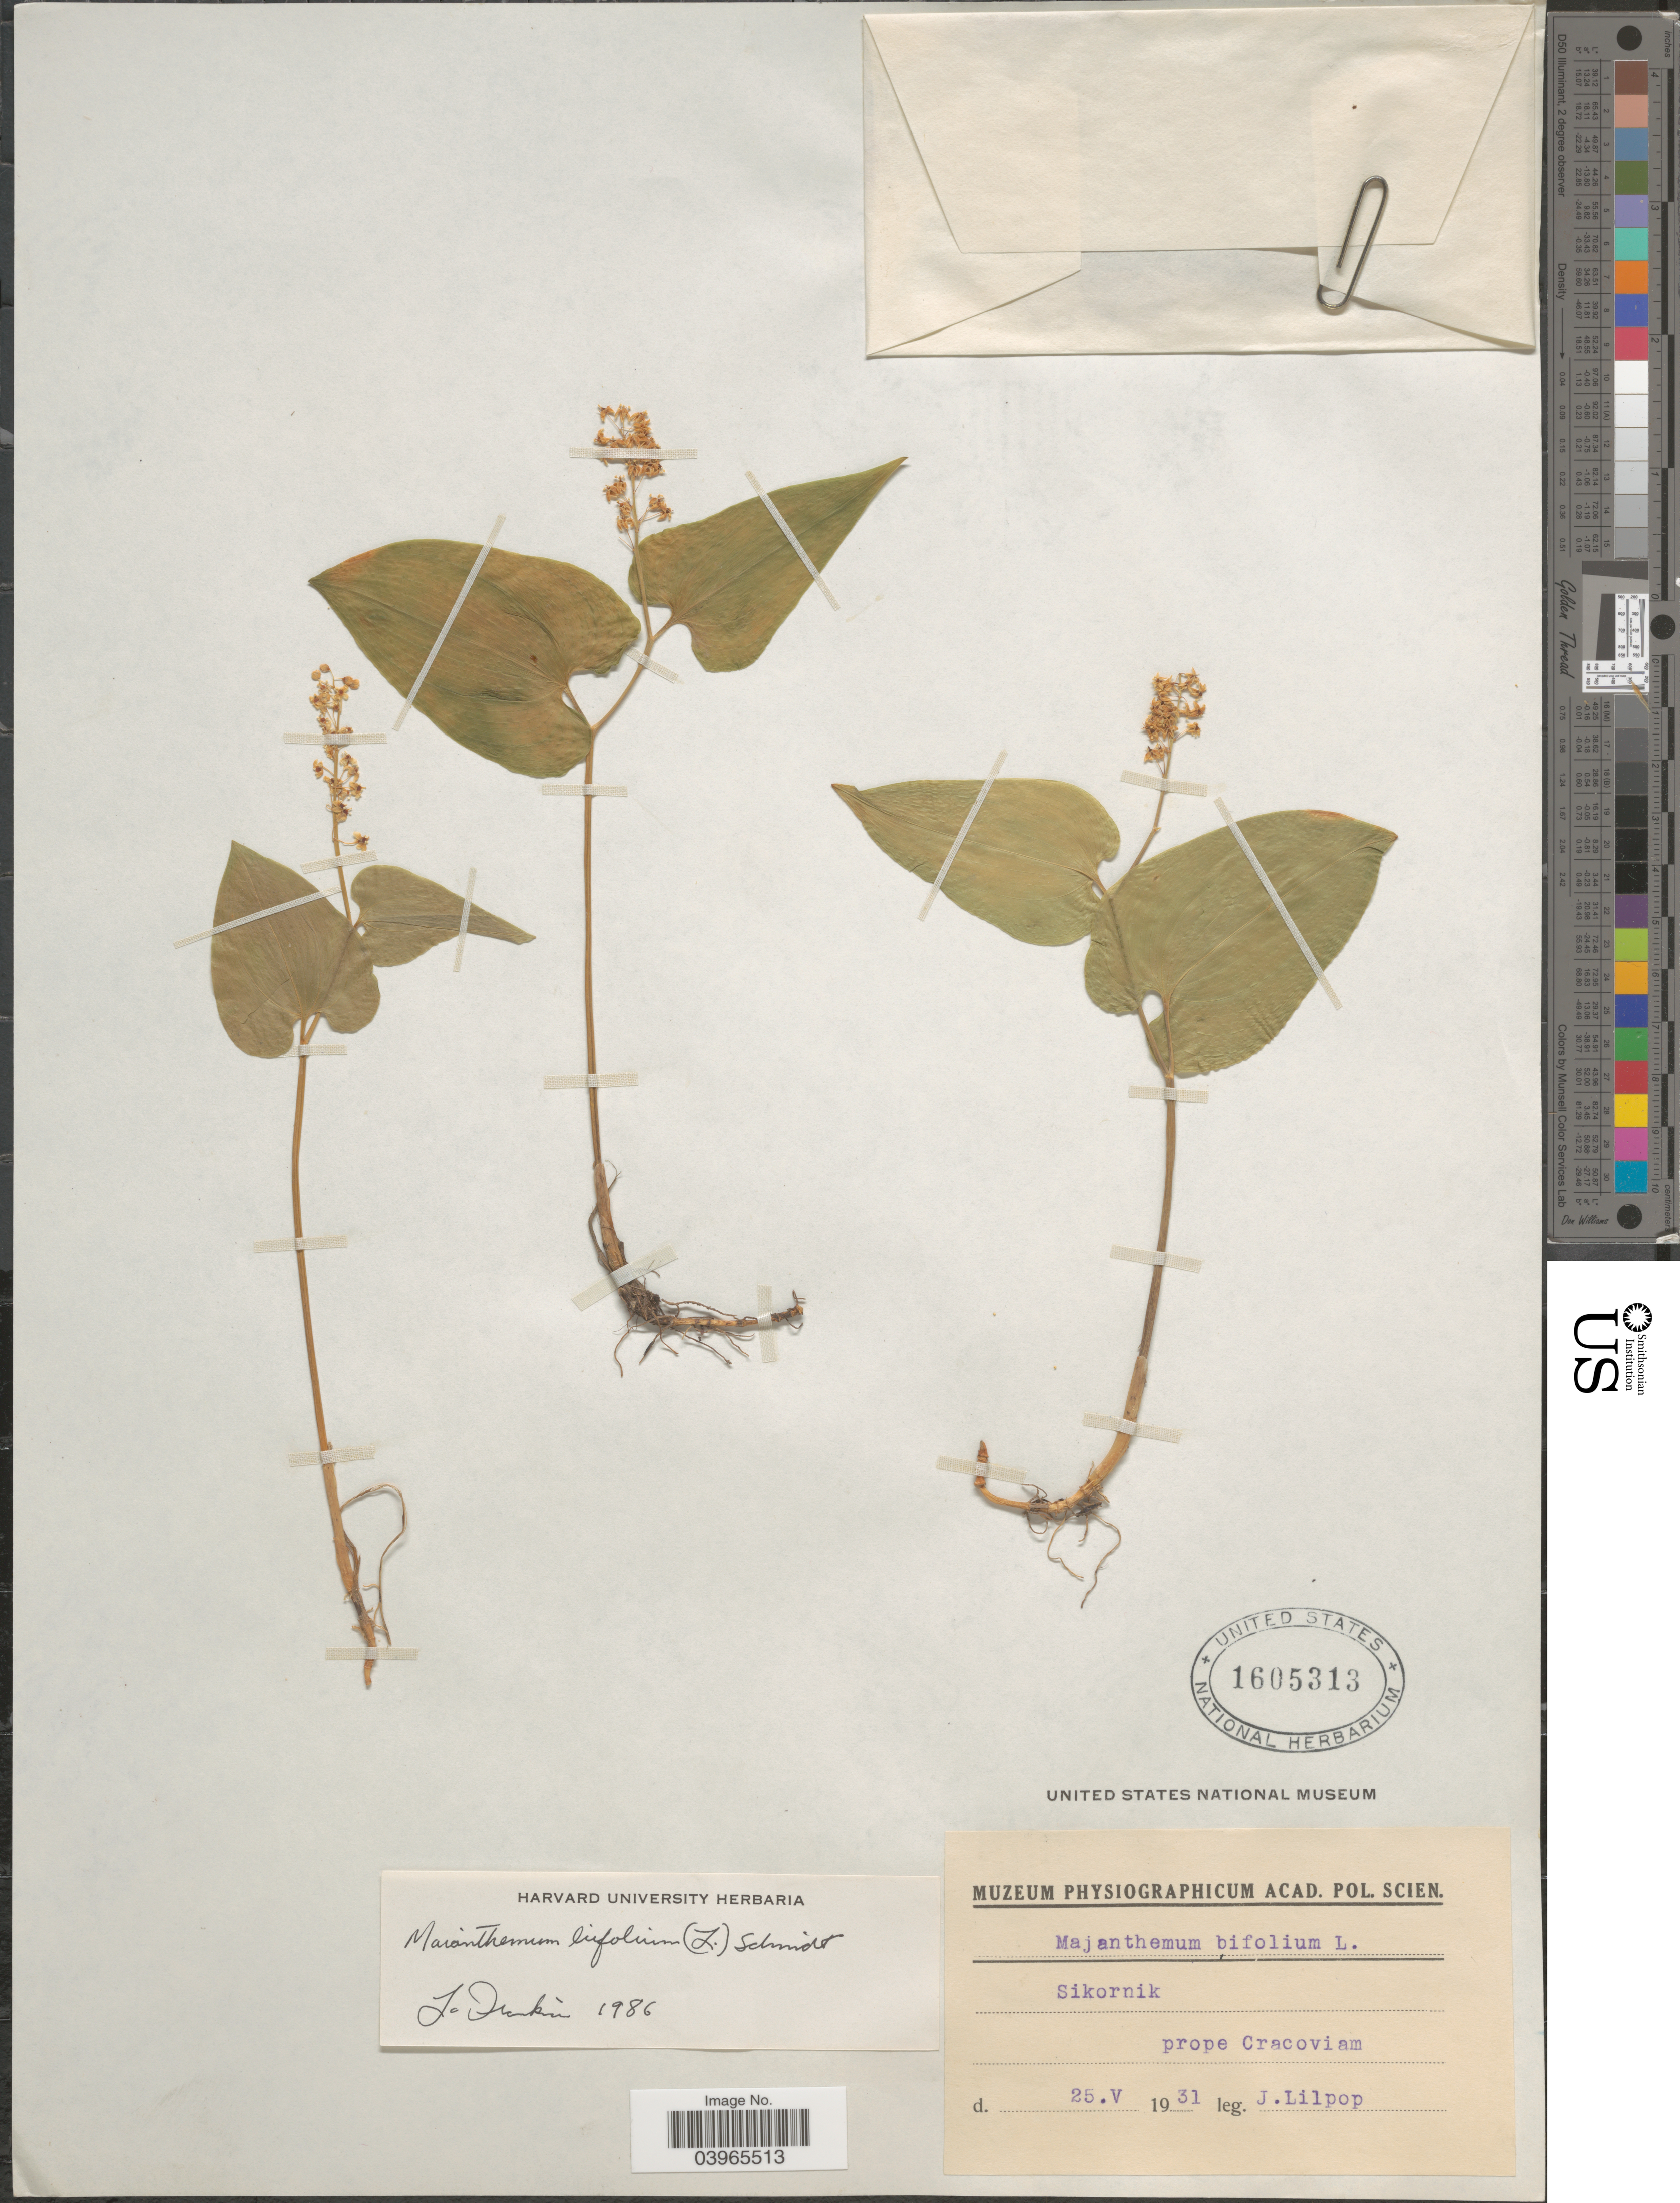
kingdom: Plantae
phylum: Tracheophyta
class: Liliopsida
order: Asparagales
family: Asparagaceae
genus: Maianthemum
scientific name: Maianthemum bifolium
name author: (L.) F.W. Schmidt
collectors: J. Lilpop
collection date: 1931-05-25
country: Poland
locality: Sikornik prope Cracoviam.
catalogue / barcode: US 1605313